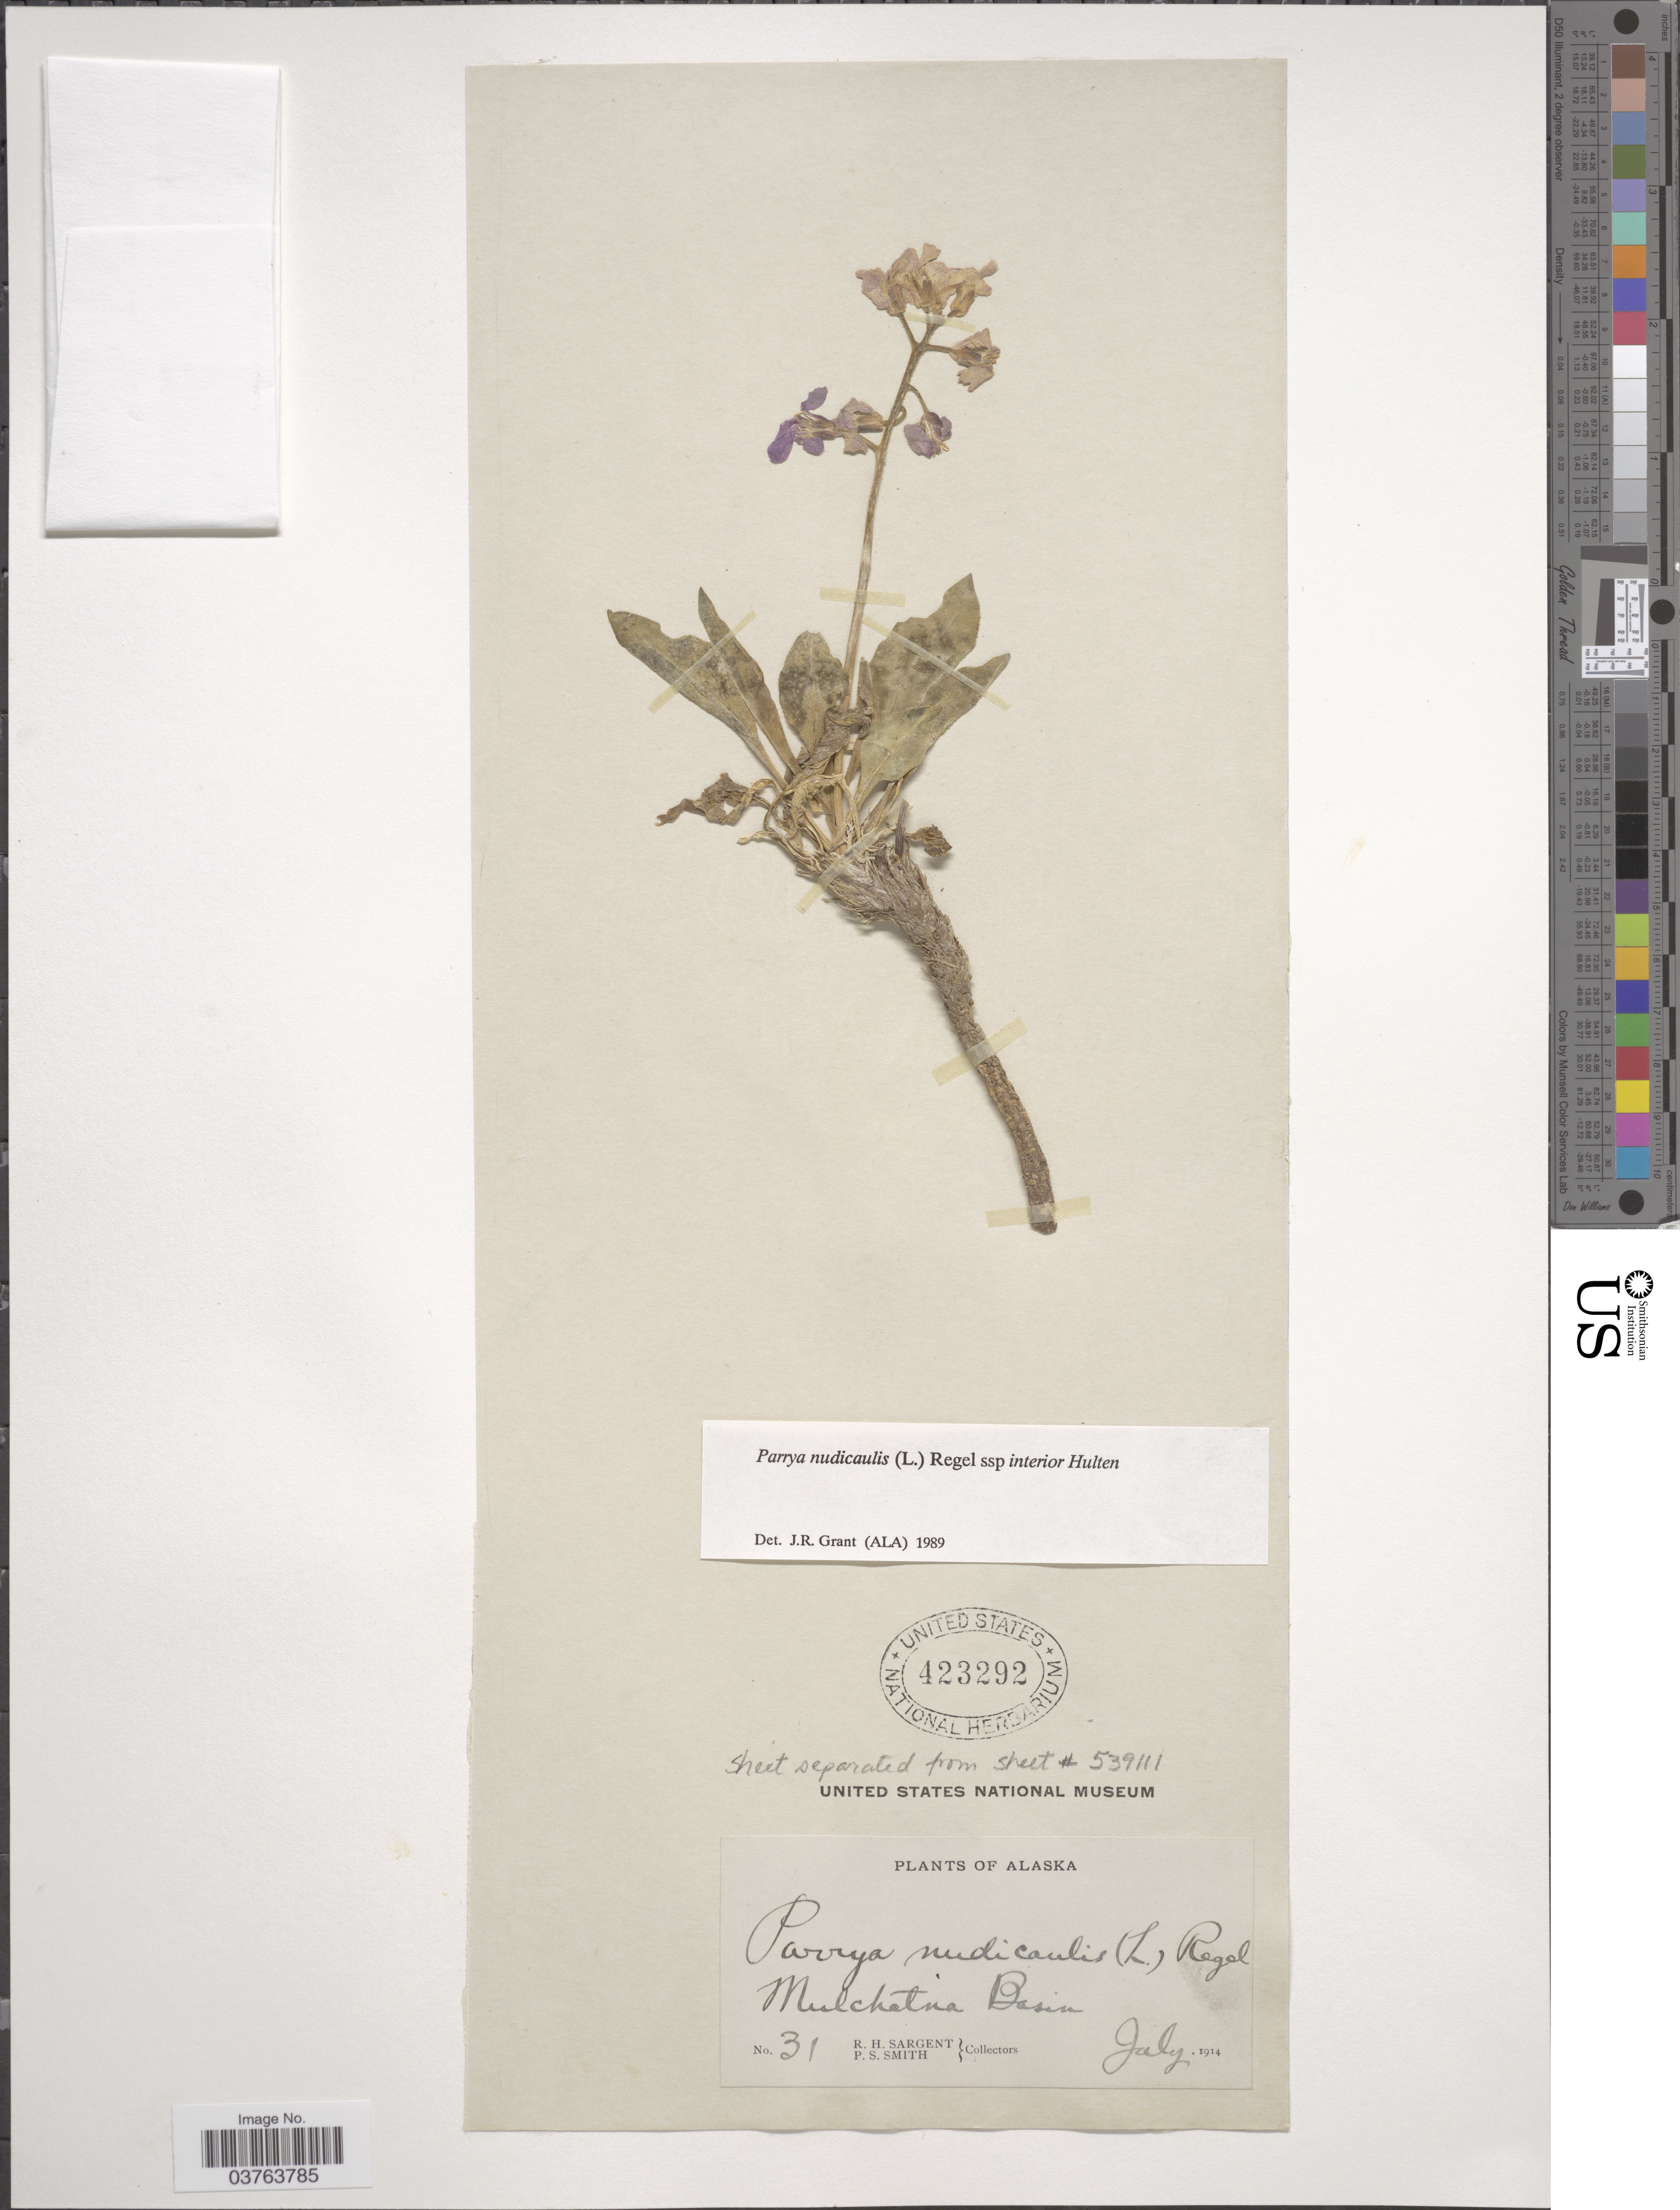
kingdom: Plantae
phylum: Tracheophyta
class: Magnoliopsida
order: Brassicales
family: Brassicaceae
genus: Parrya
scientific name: Parrya nudicaulis subsp. interior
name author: Hultén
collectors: R. Sargent & P. Smith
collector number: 31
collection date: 1914-07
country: United States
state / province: Alaska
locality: Mulchatna Basin.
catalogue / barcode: US 423292